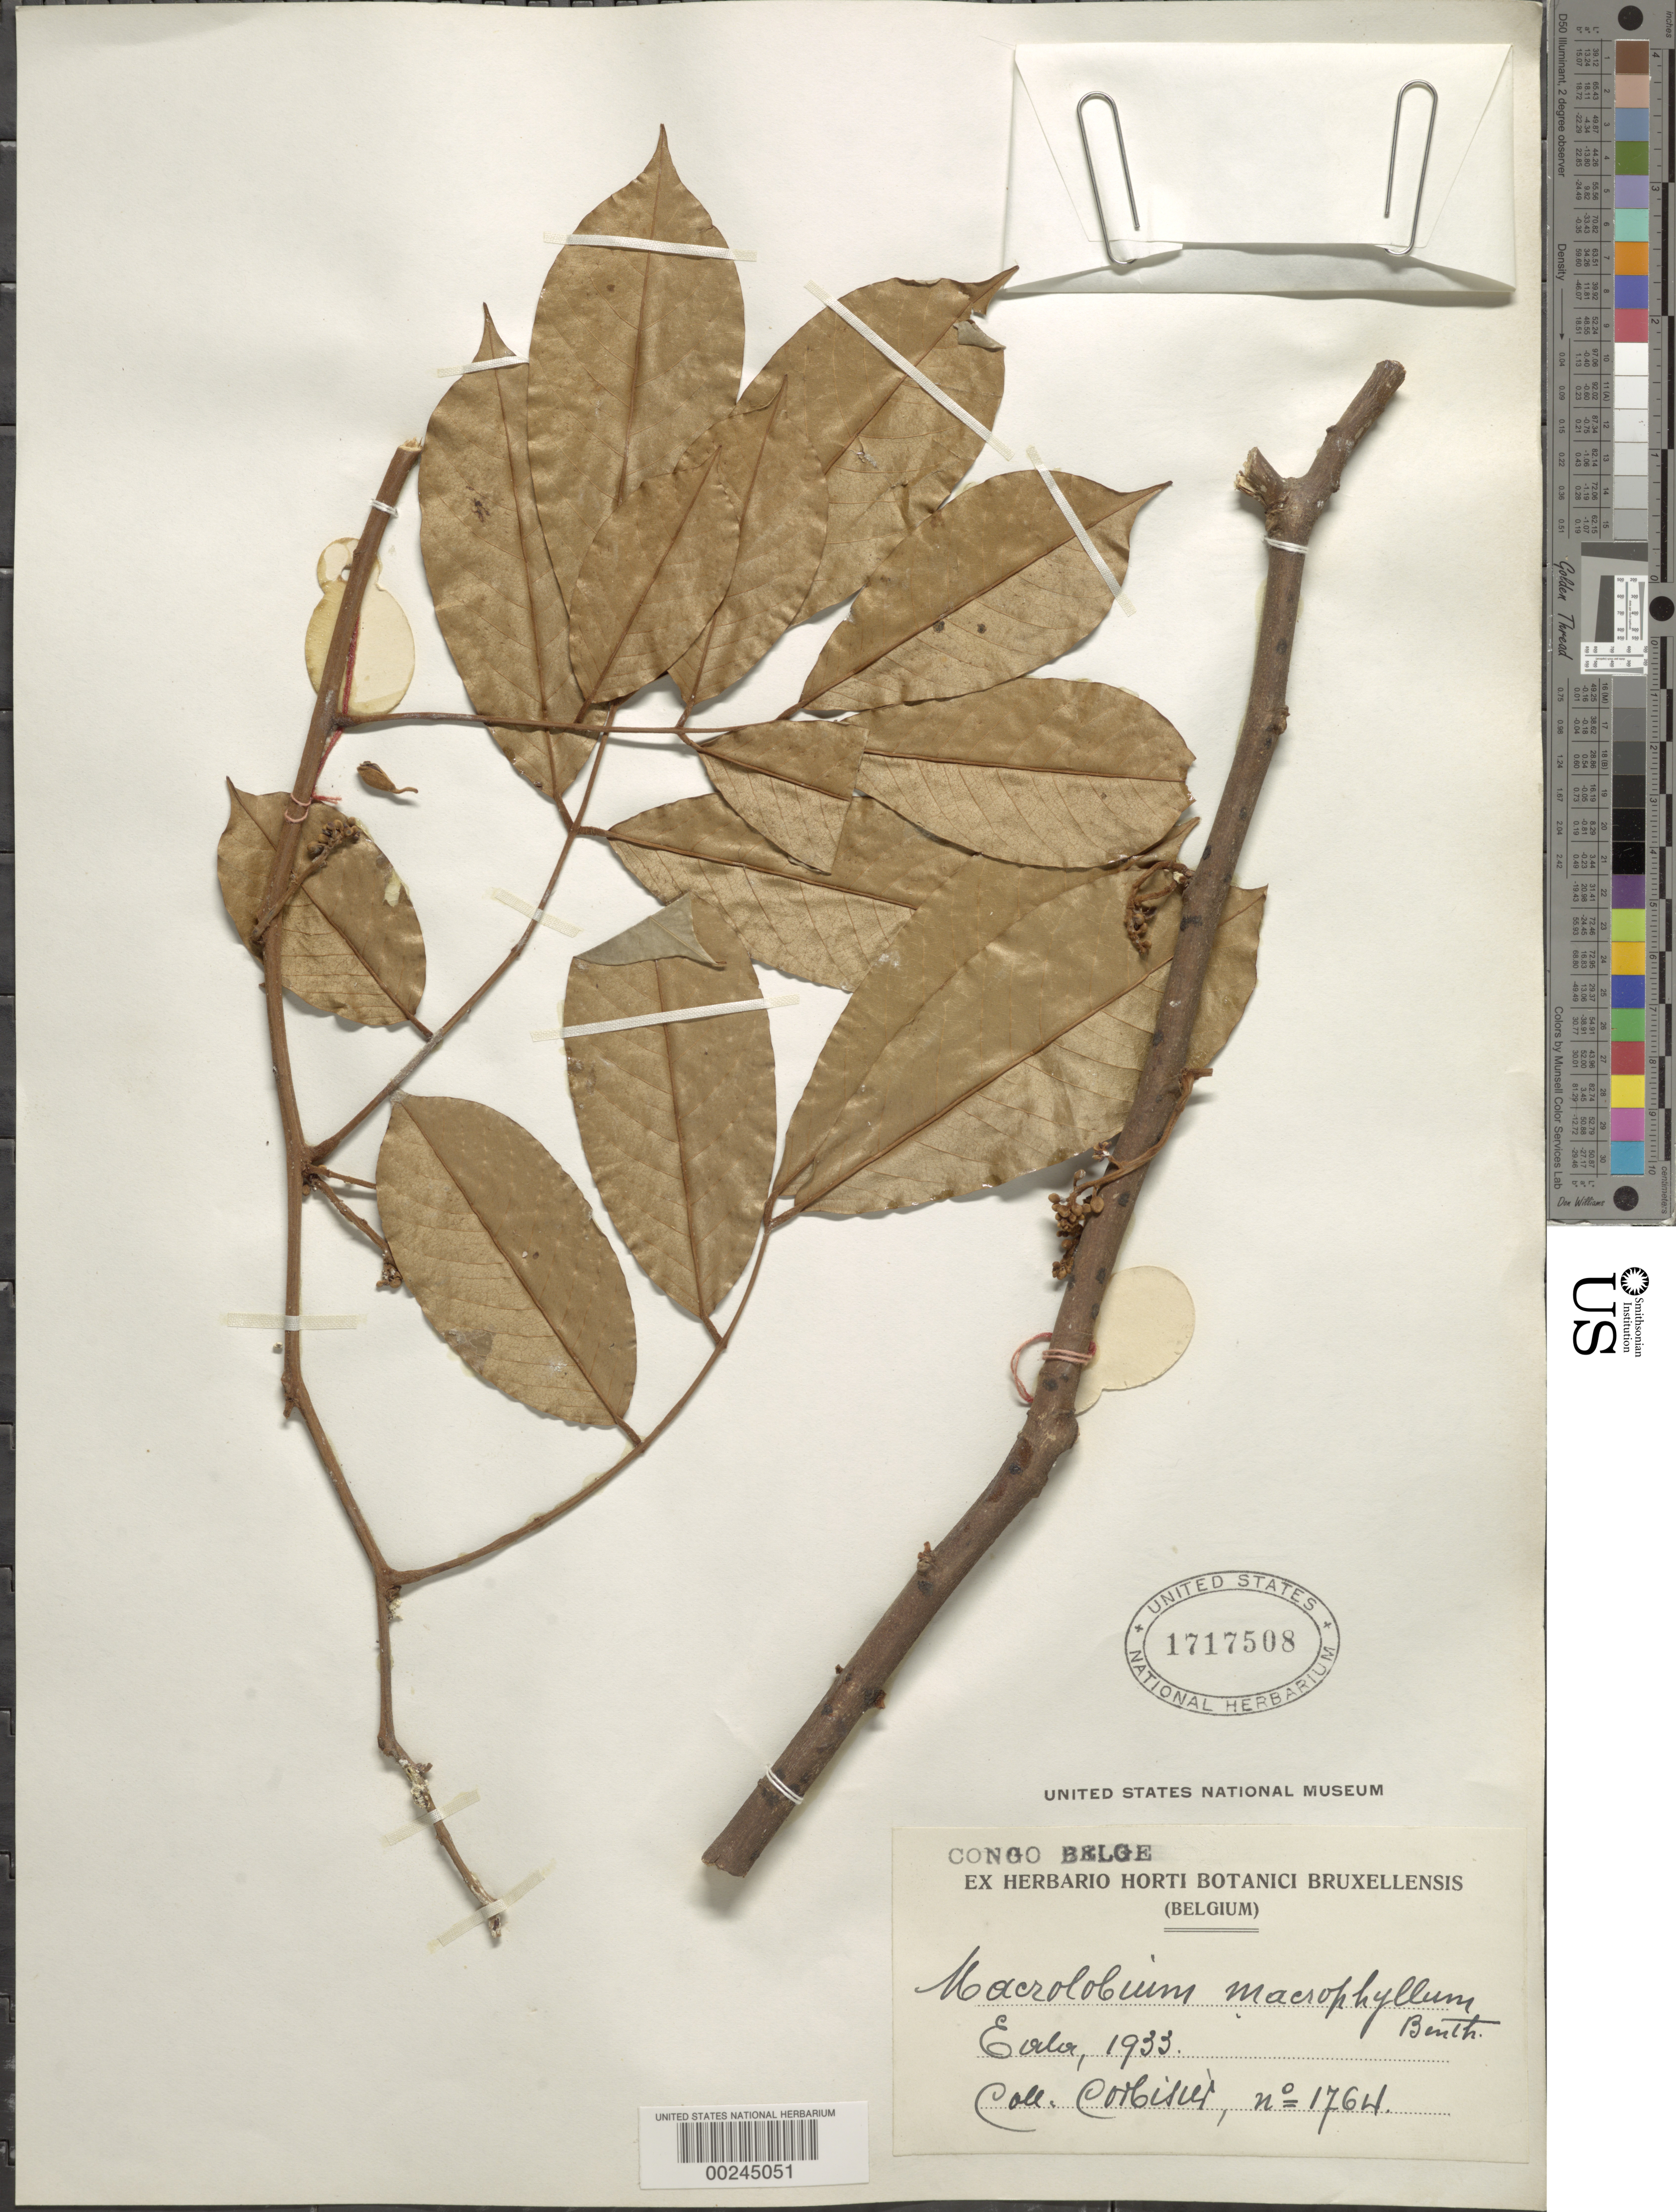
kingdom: Plantae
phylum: Tracheophyta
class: Magnoliopsida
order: Fabales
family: Fabaceae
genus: Anthonotha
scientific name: Anthonotha macrophylla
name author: P. Beauv.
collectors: A. Corbisier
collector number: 1764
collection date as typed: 1933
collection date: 1933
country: Congo, Democratic Republic of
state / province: Équateur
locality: Eala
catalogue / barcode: US 1717508